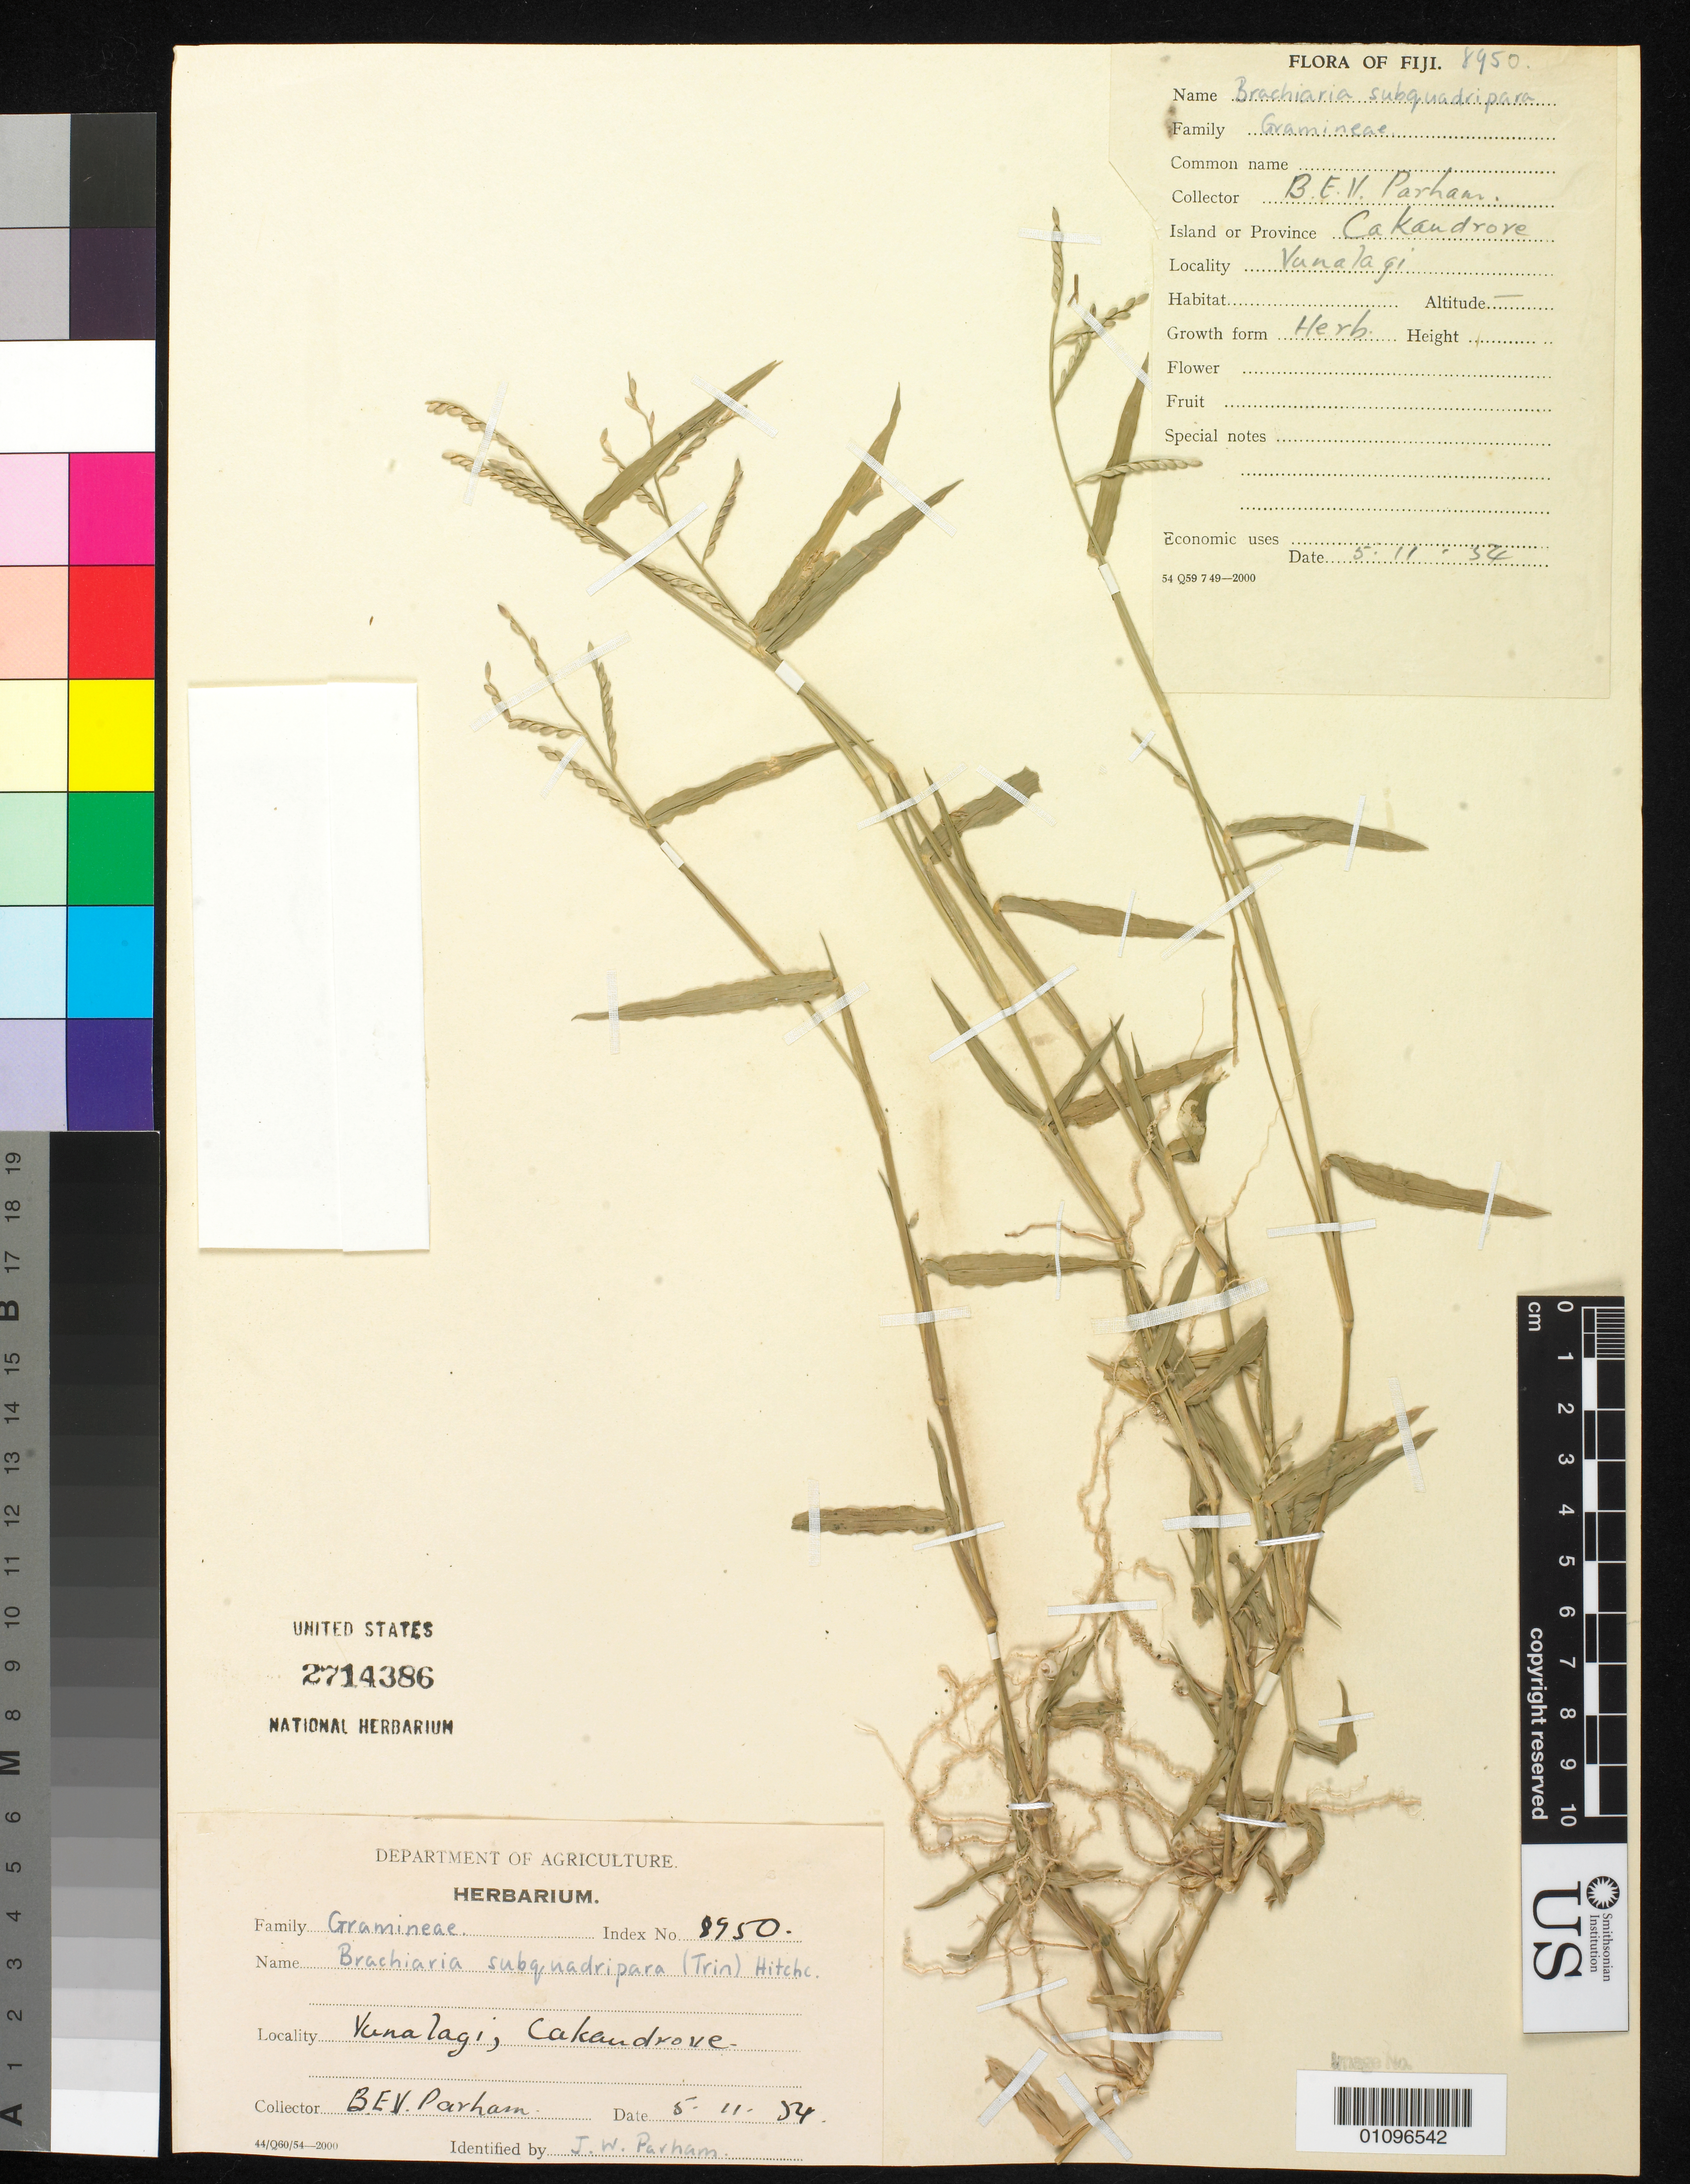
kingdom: Plantae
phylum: Tracheophyta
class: Liliopsida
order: Poales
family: Poaceae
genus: Brachiaria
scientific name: Brachiaria subquadripara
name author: (Trin.) Hitchc.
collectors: B. E. Parham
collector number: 8950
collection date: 1954-11-05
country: Fiji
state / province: Northern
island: Vanua Levu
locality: Vanalagi, Cakaudrove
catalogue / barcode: US 2714386